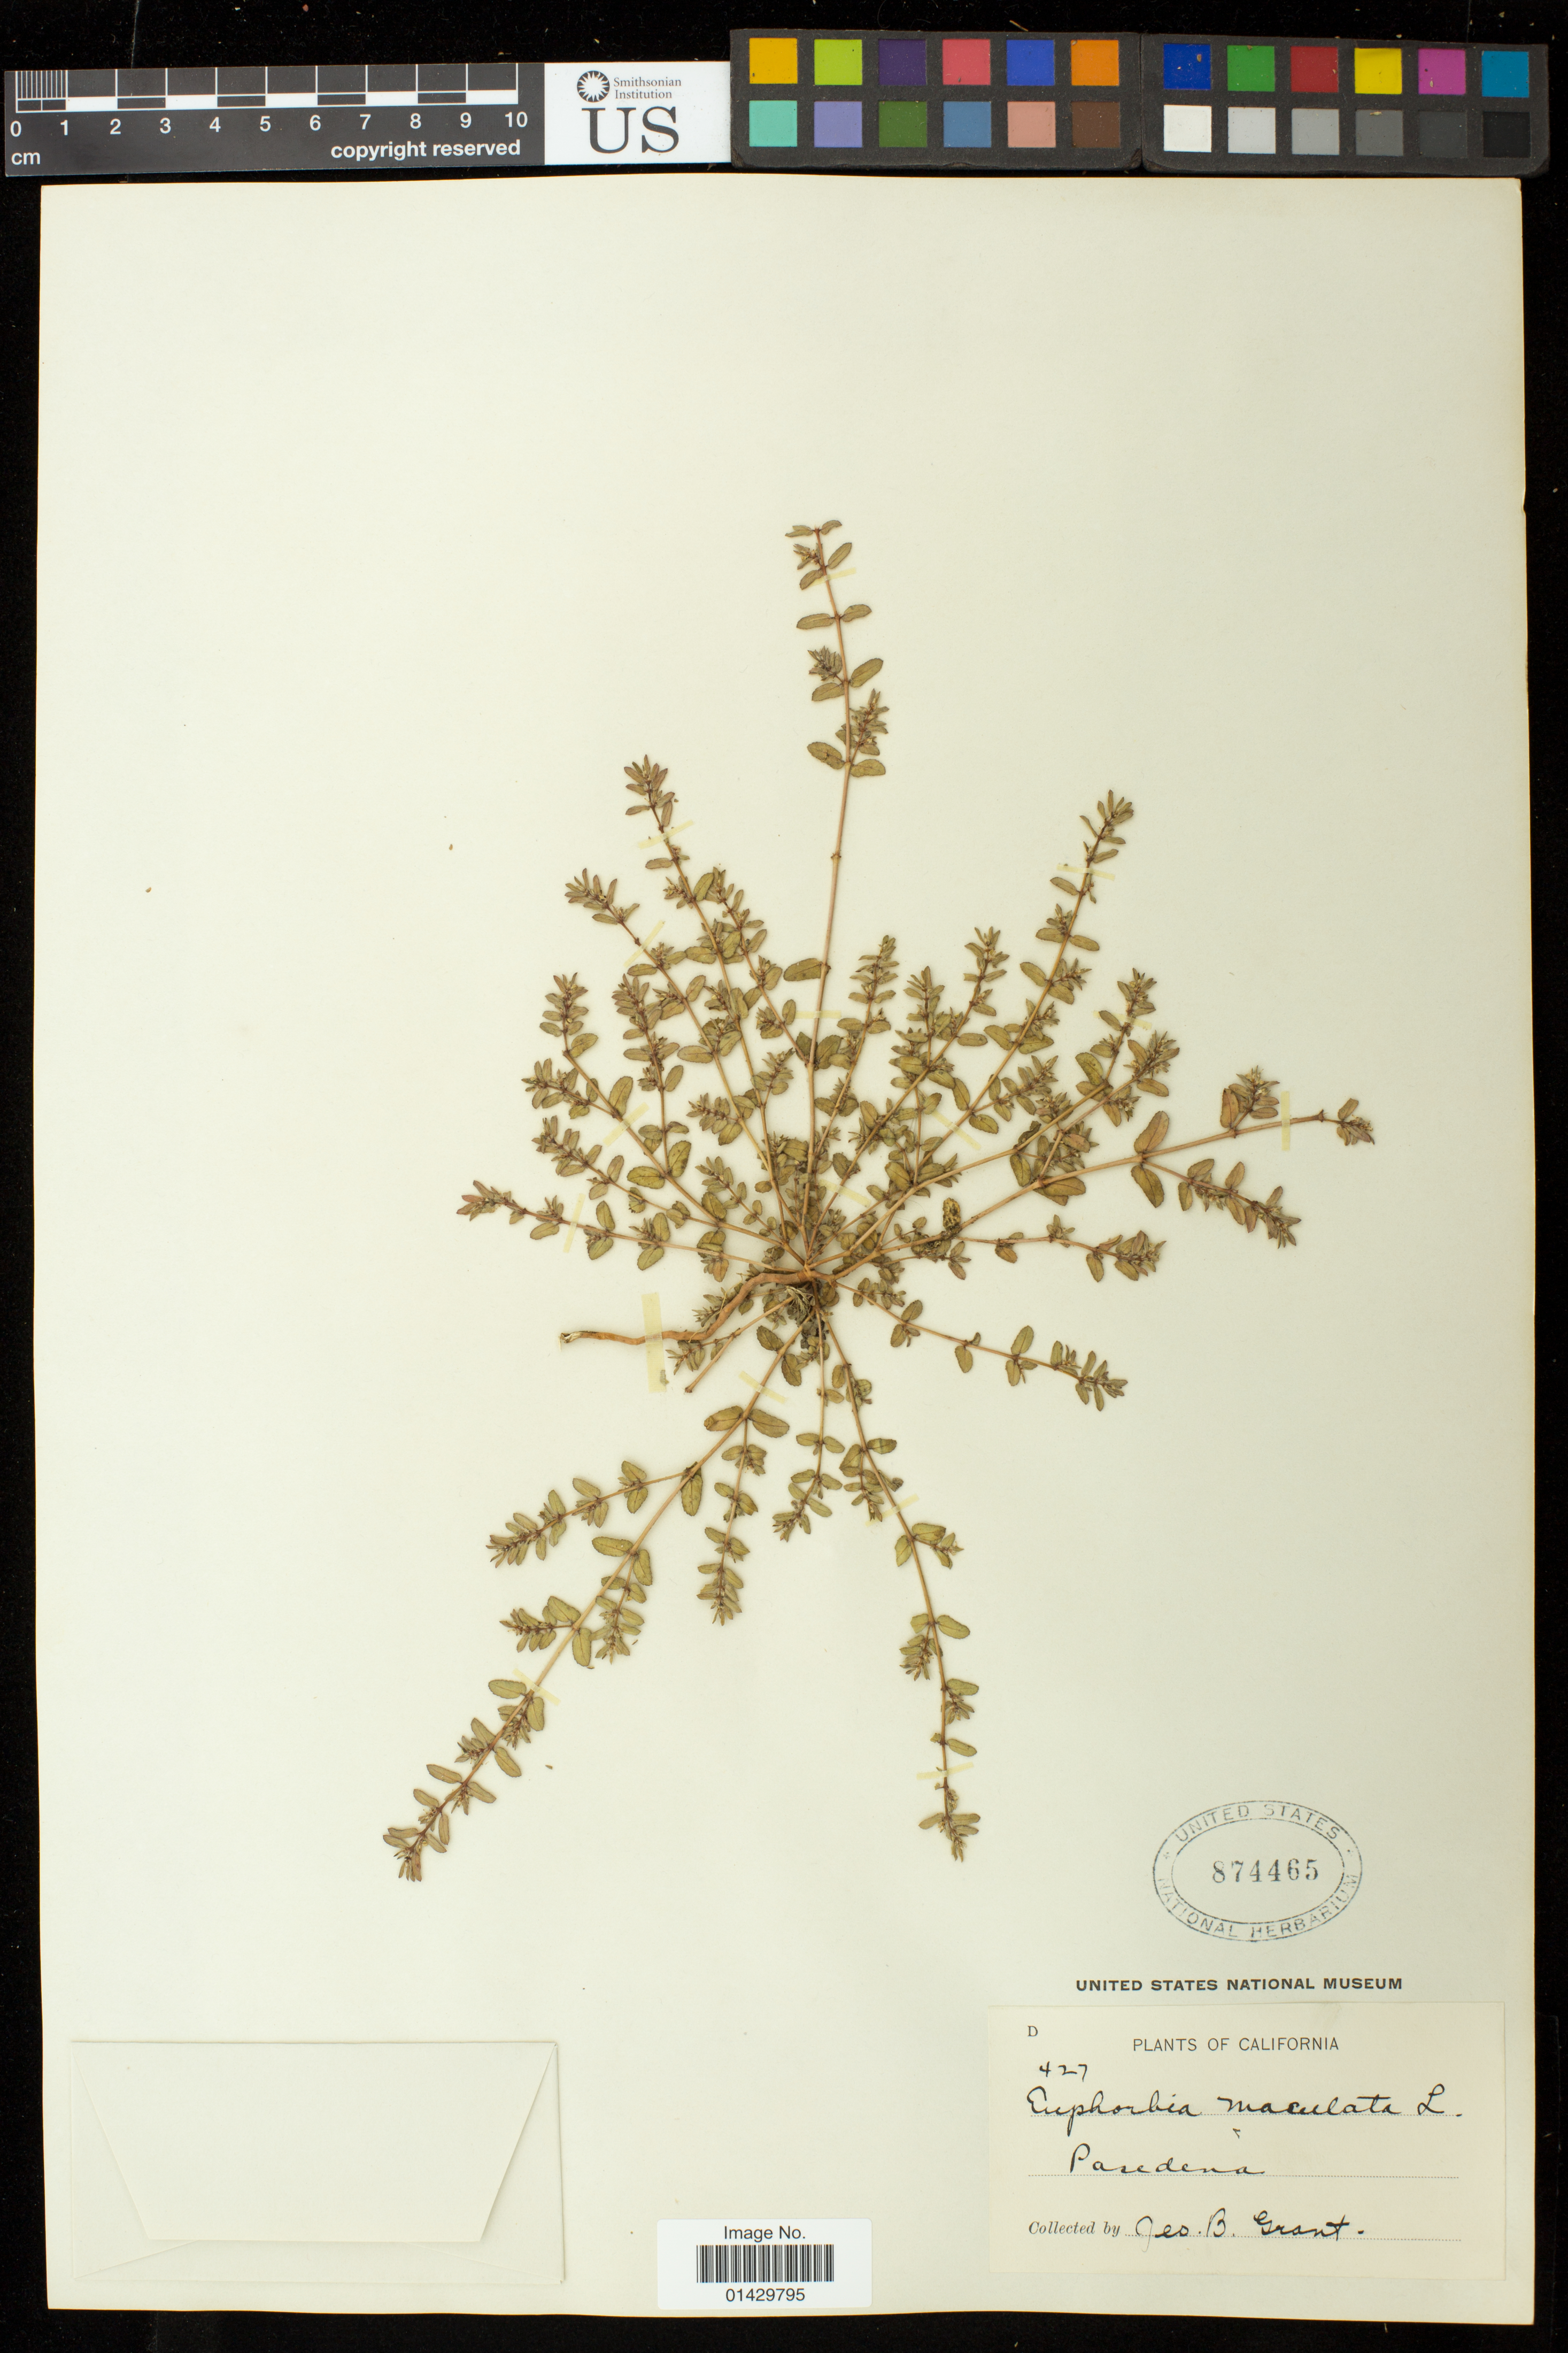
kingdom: Plantae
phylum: Tracheophyta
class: Magnoliopsida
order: Malpighiales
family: Euphorbiaceae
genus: Euphorbia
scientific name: Euphorbia maculata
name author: L.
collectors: G. Grant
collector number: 427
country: United States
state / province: California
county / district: Los Angeles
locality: Pasedena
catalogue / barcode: US 874465